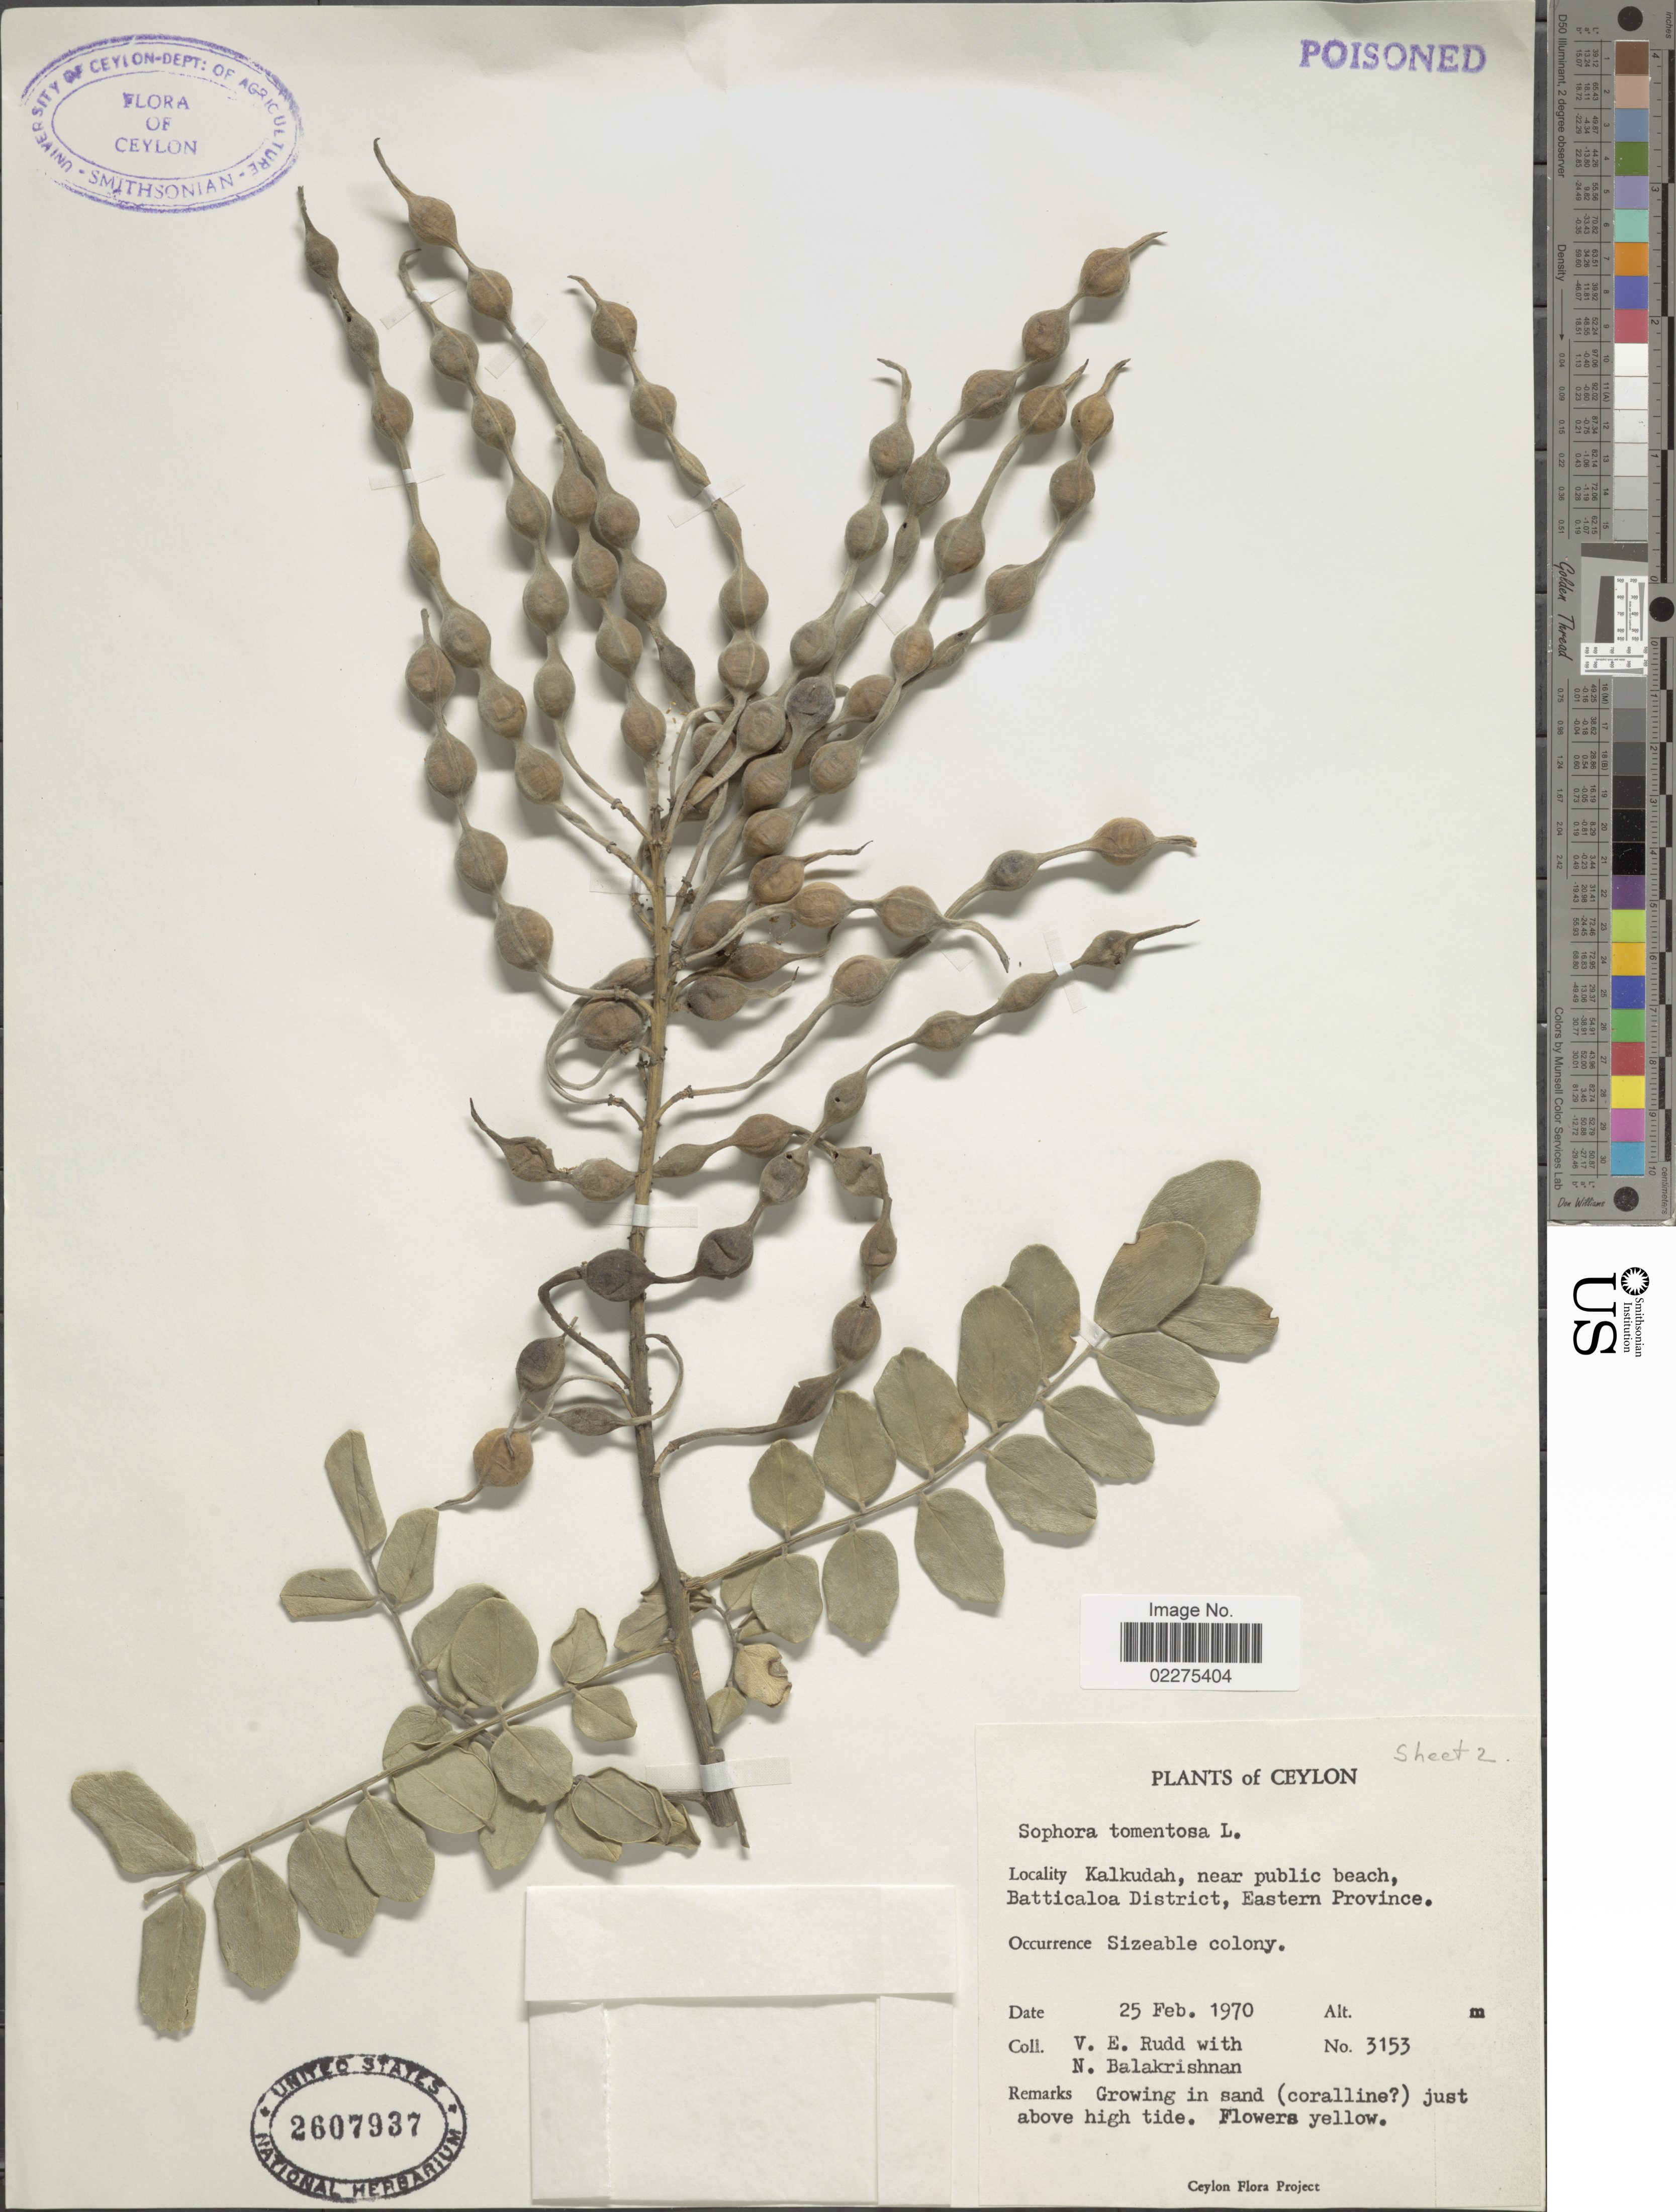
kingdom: Plantae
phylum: Tracheophyta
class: Magnoliopsida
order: Fabales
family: Fabaceae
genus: Sophora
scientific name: Sophora tomentosa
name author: L.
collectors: V. E. Rudd & N. Balakrishnan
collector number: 3153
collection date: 1970-02-25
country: Sri Lanka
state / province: Eastern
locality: Ceylon. Kalkudah, near public beach, Batticola District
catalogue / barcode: US 2607937